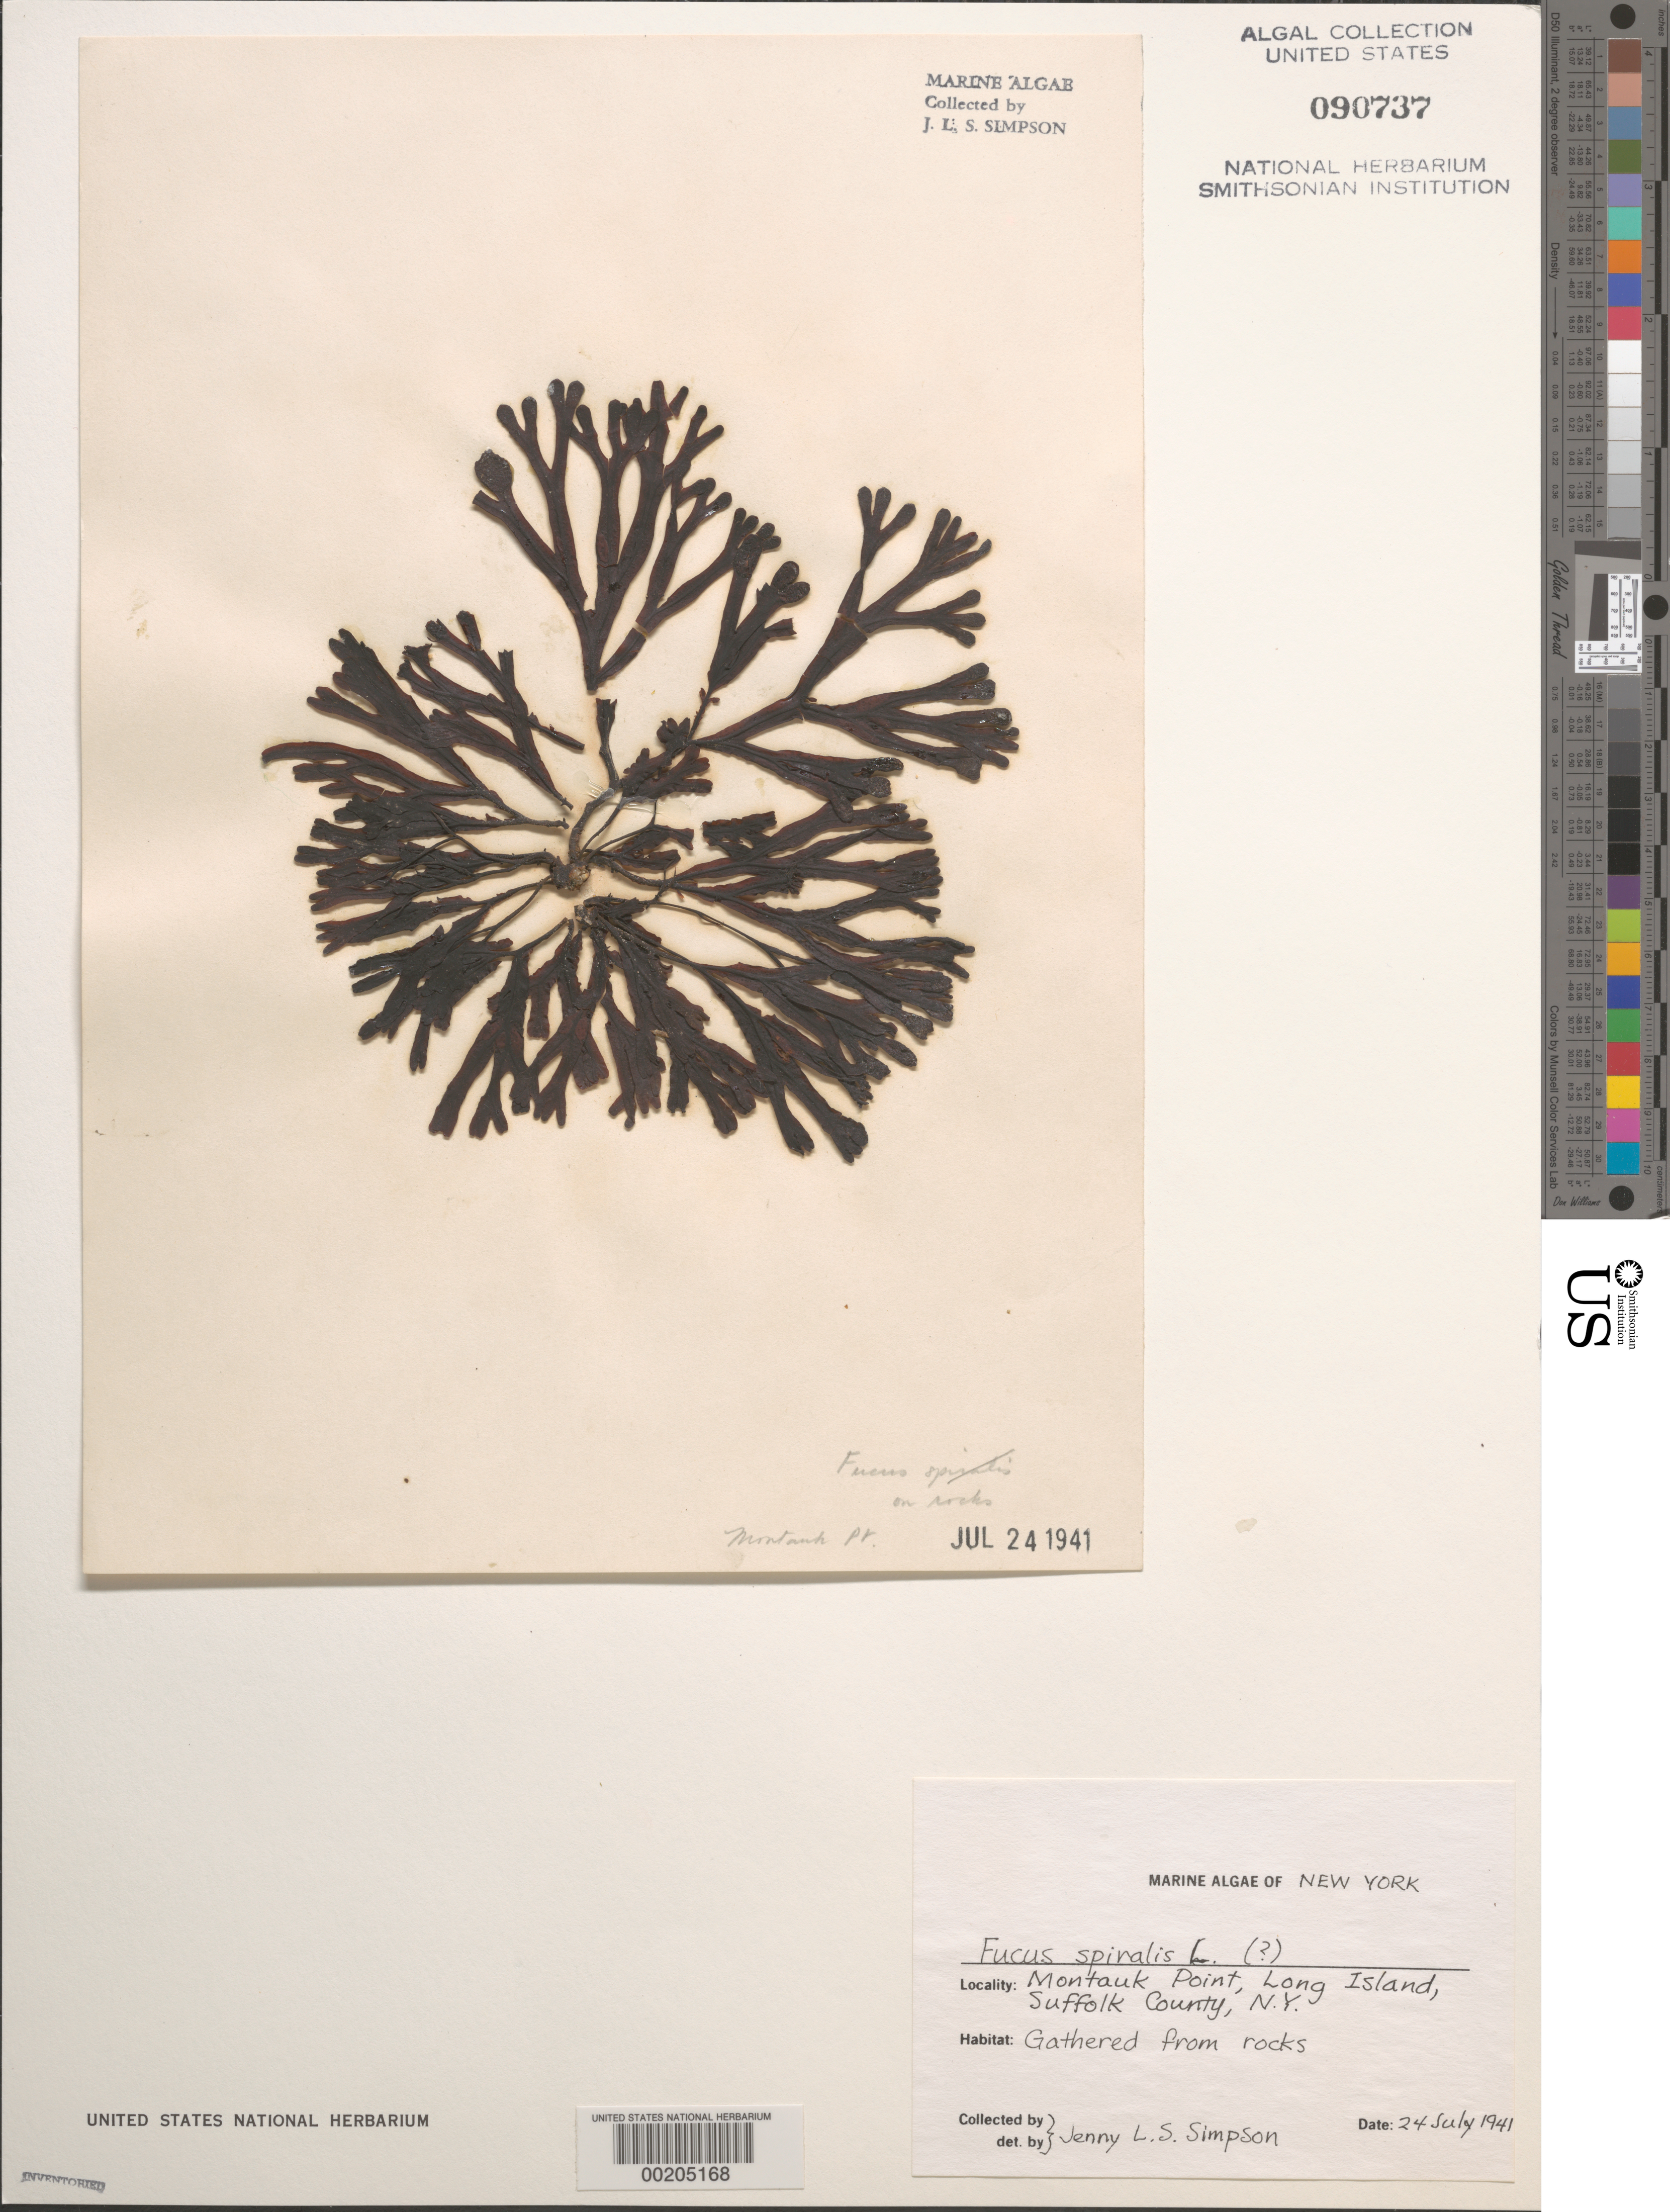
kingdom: Chromista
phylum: Ochrophyta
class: Phaeophyceae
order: Fucales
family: Fucaceae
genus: Fucus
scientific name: Fucus spiralis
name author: L.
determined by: Simpson, J. L. S.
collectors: J. Simpson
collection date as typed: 24 Jul 1941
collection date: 1941-07-24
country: United States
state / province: New York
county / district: Suffolk County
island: Long Island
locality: Montauk Point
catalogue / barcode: US 90737